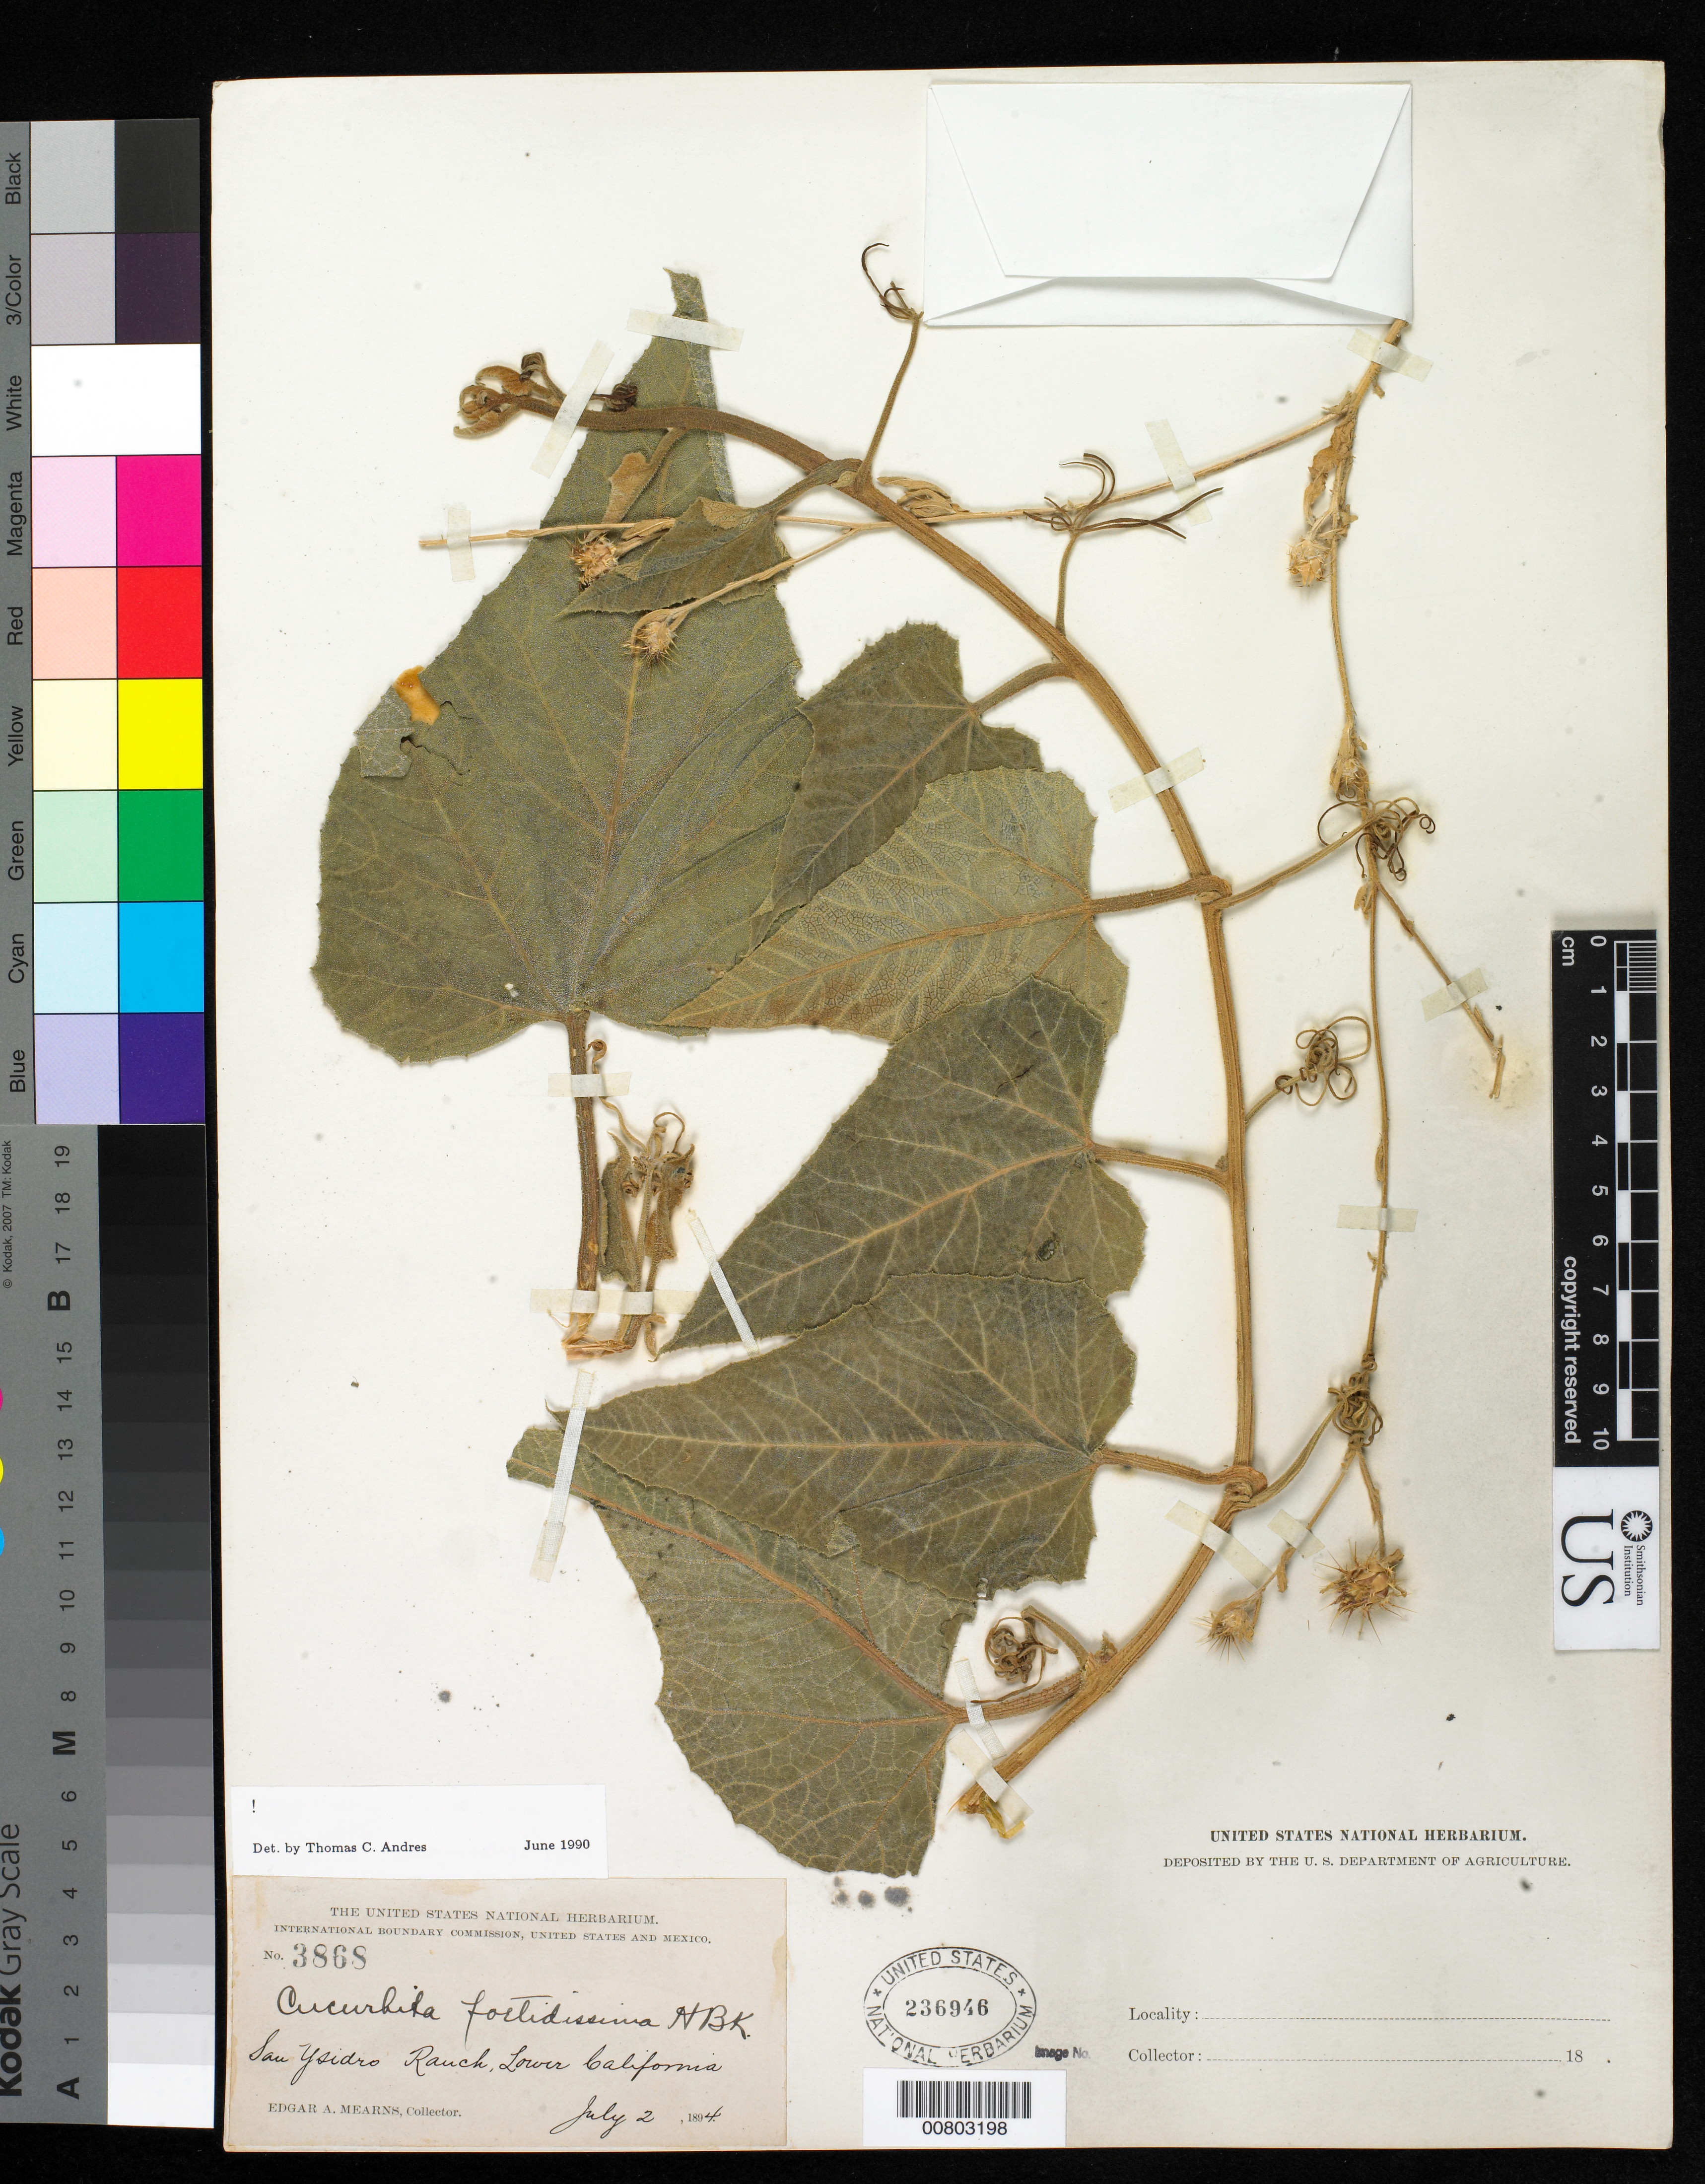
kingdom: Plantae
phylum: Tracheophyta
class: Magnoliopsida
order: Cucurbitales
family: Cucurbitaceae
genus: Cucurbita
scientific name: Cucurbita foetidissima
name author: Kunth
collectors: E. A. Mearns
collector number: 3868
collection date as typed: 02 Jul 1894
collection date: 1894-07-02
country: Mexico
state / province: Baja California Norte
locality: San Ysidro Ranch, Baja California.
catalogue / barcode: US 236946